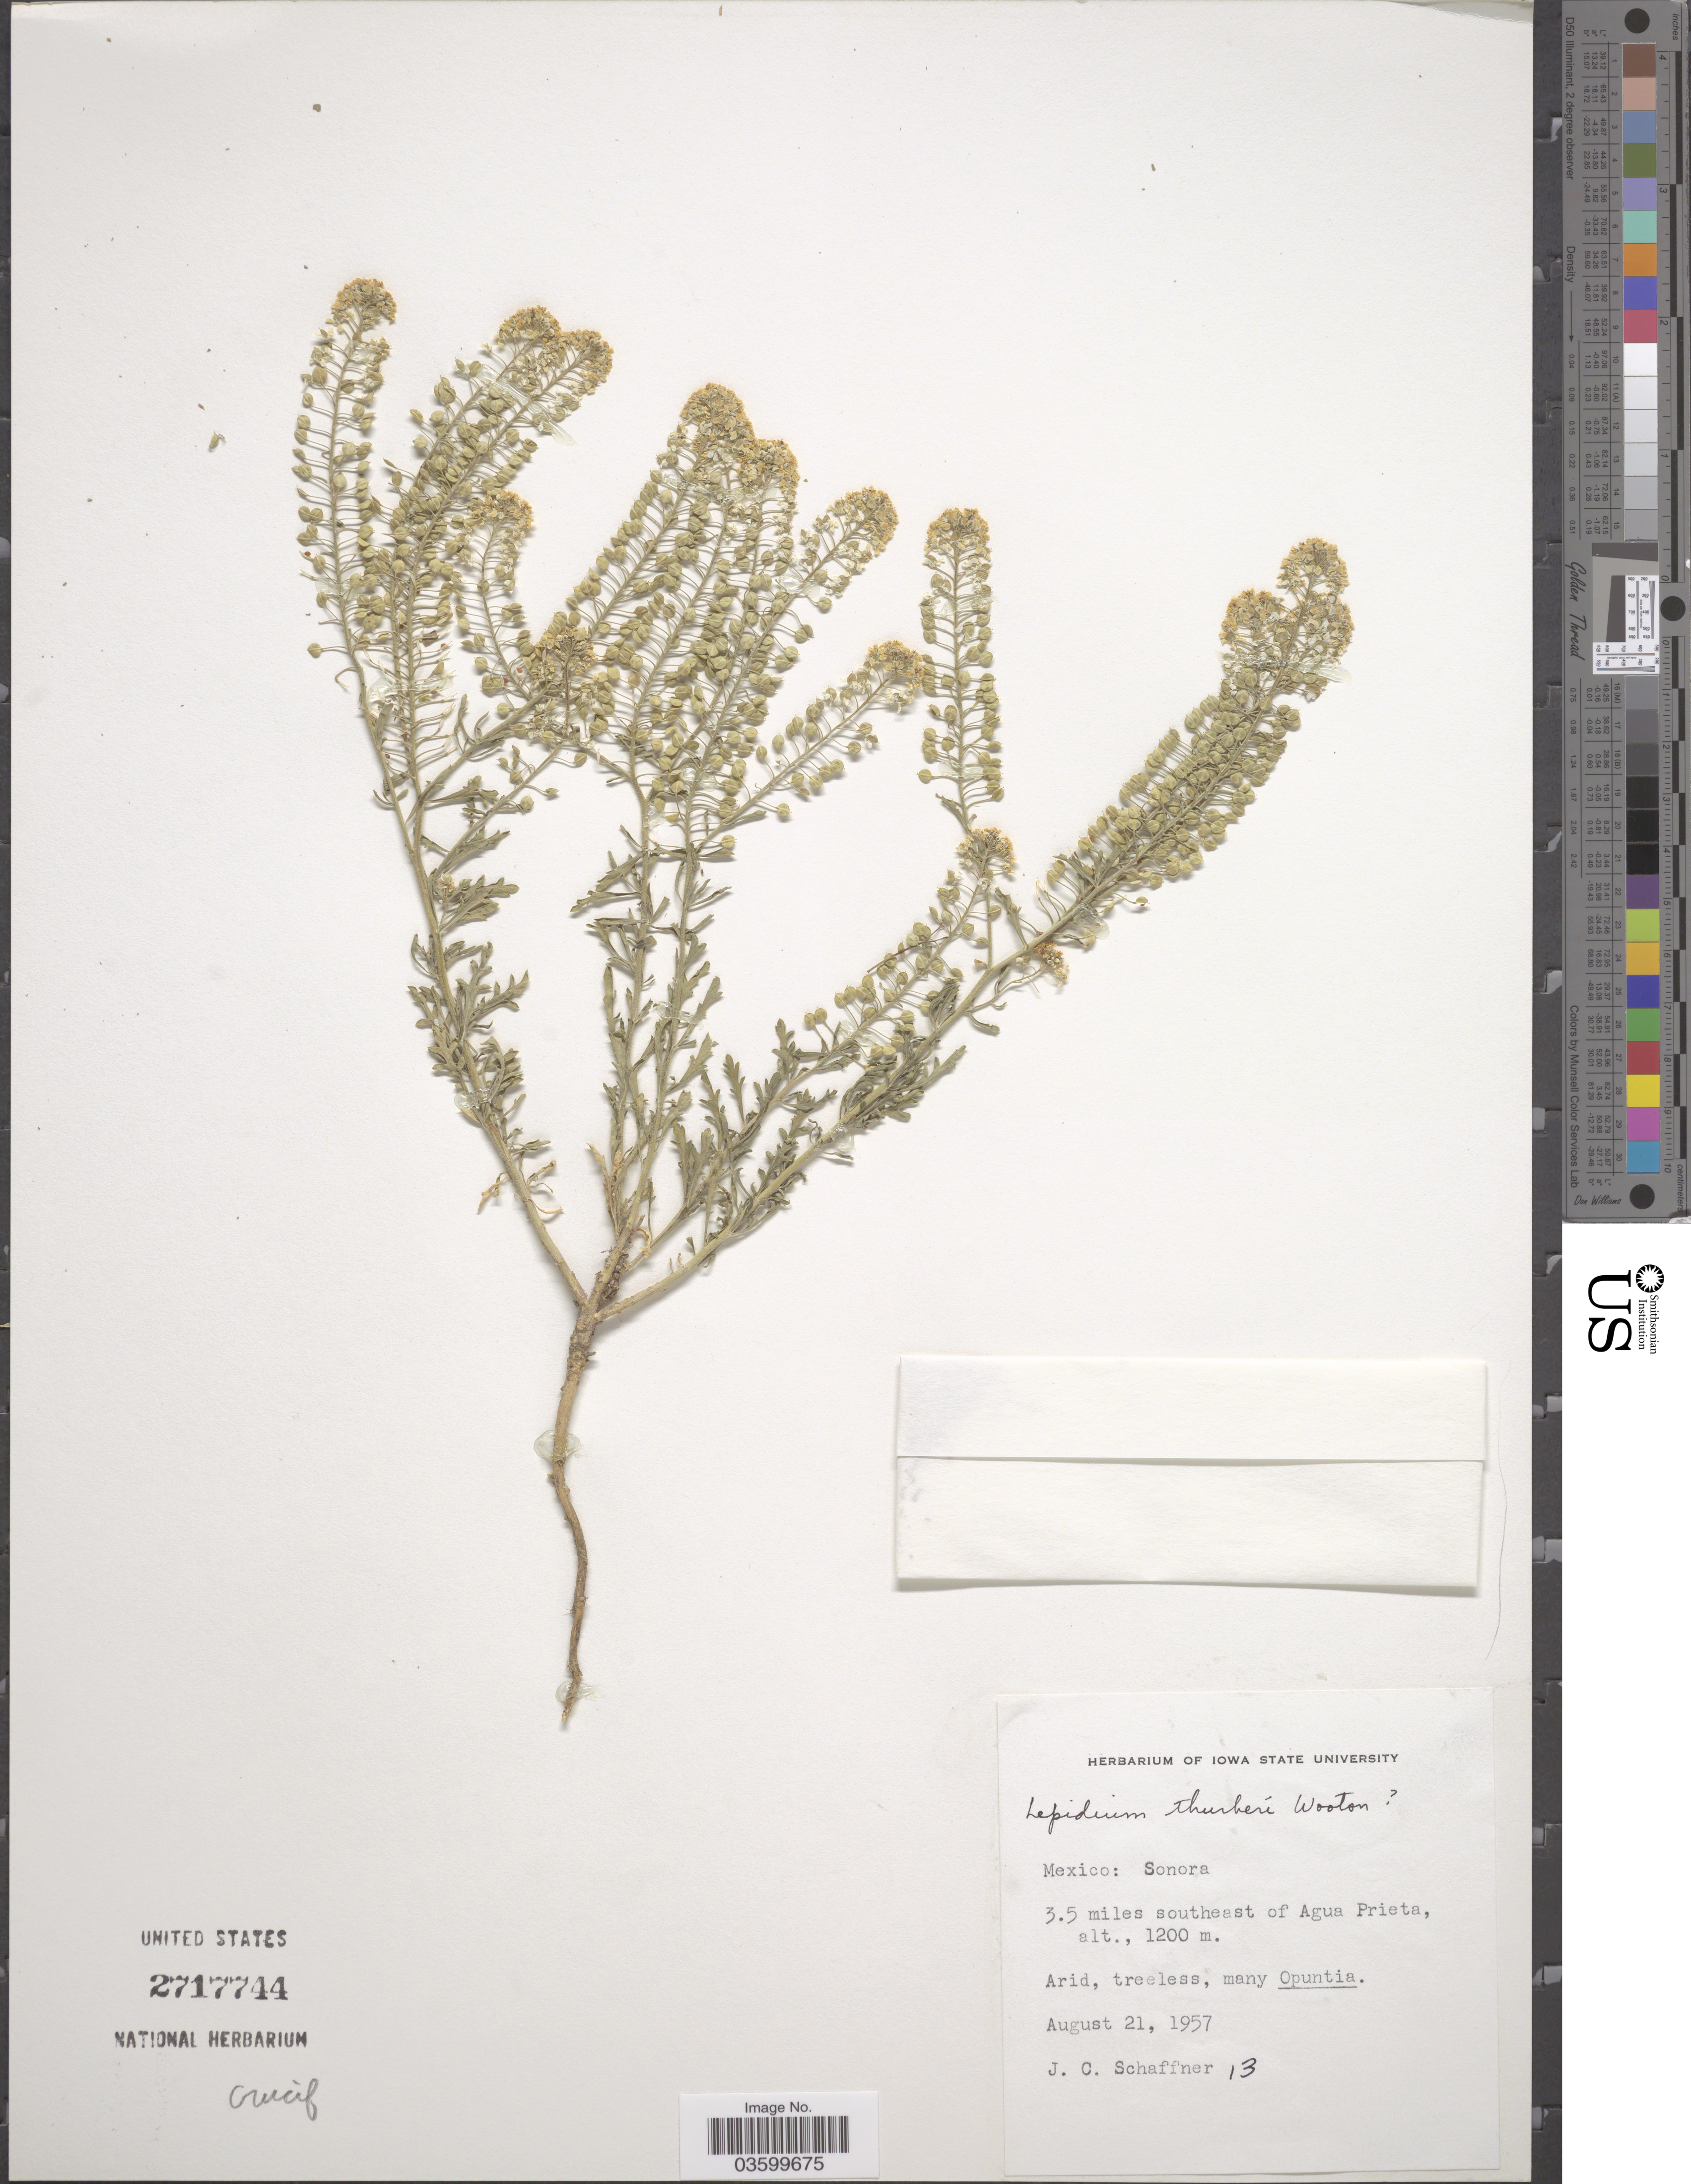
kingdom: Plantae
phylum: Tracheophyta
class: Magnoliopsida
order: Brassicales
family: Brassicaceae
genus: Lepidium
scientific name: Lepidium thurberi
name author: Wooton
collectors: J. Schaffner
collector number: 13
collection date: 1957-08-21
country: Mexico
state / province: Sonora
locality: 3.5 miles southeast of Agua Prieta.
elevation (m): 1200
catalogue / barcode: US 2717744